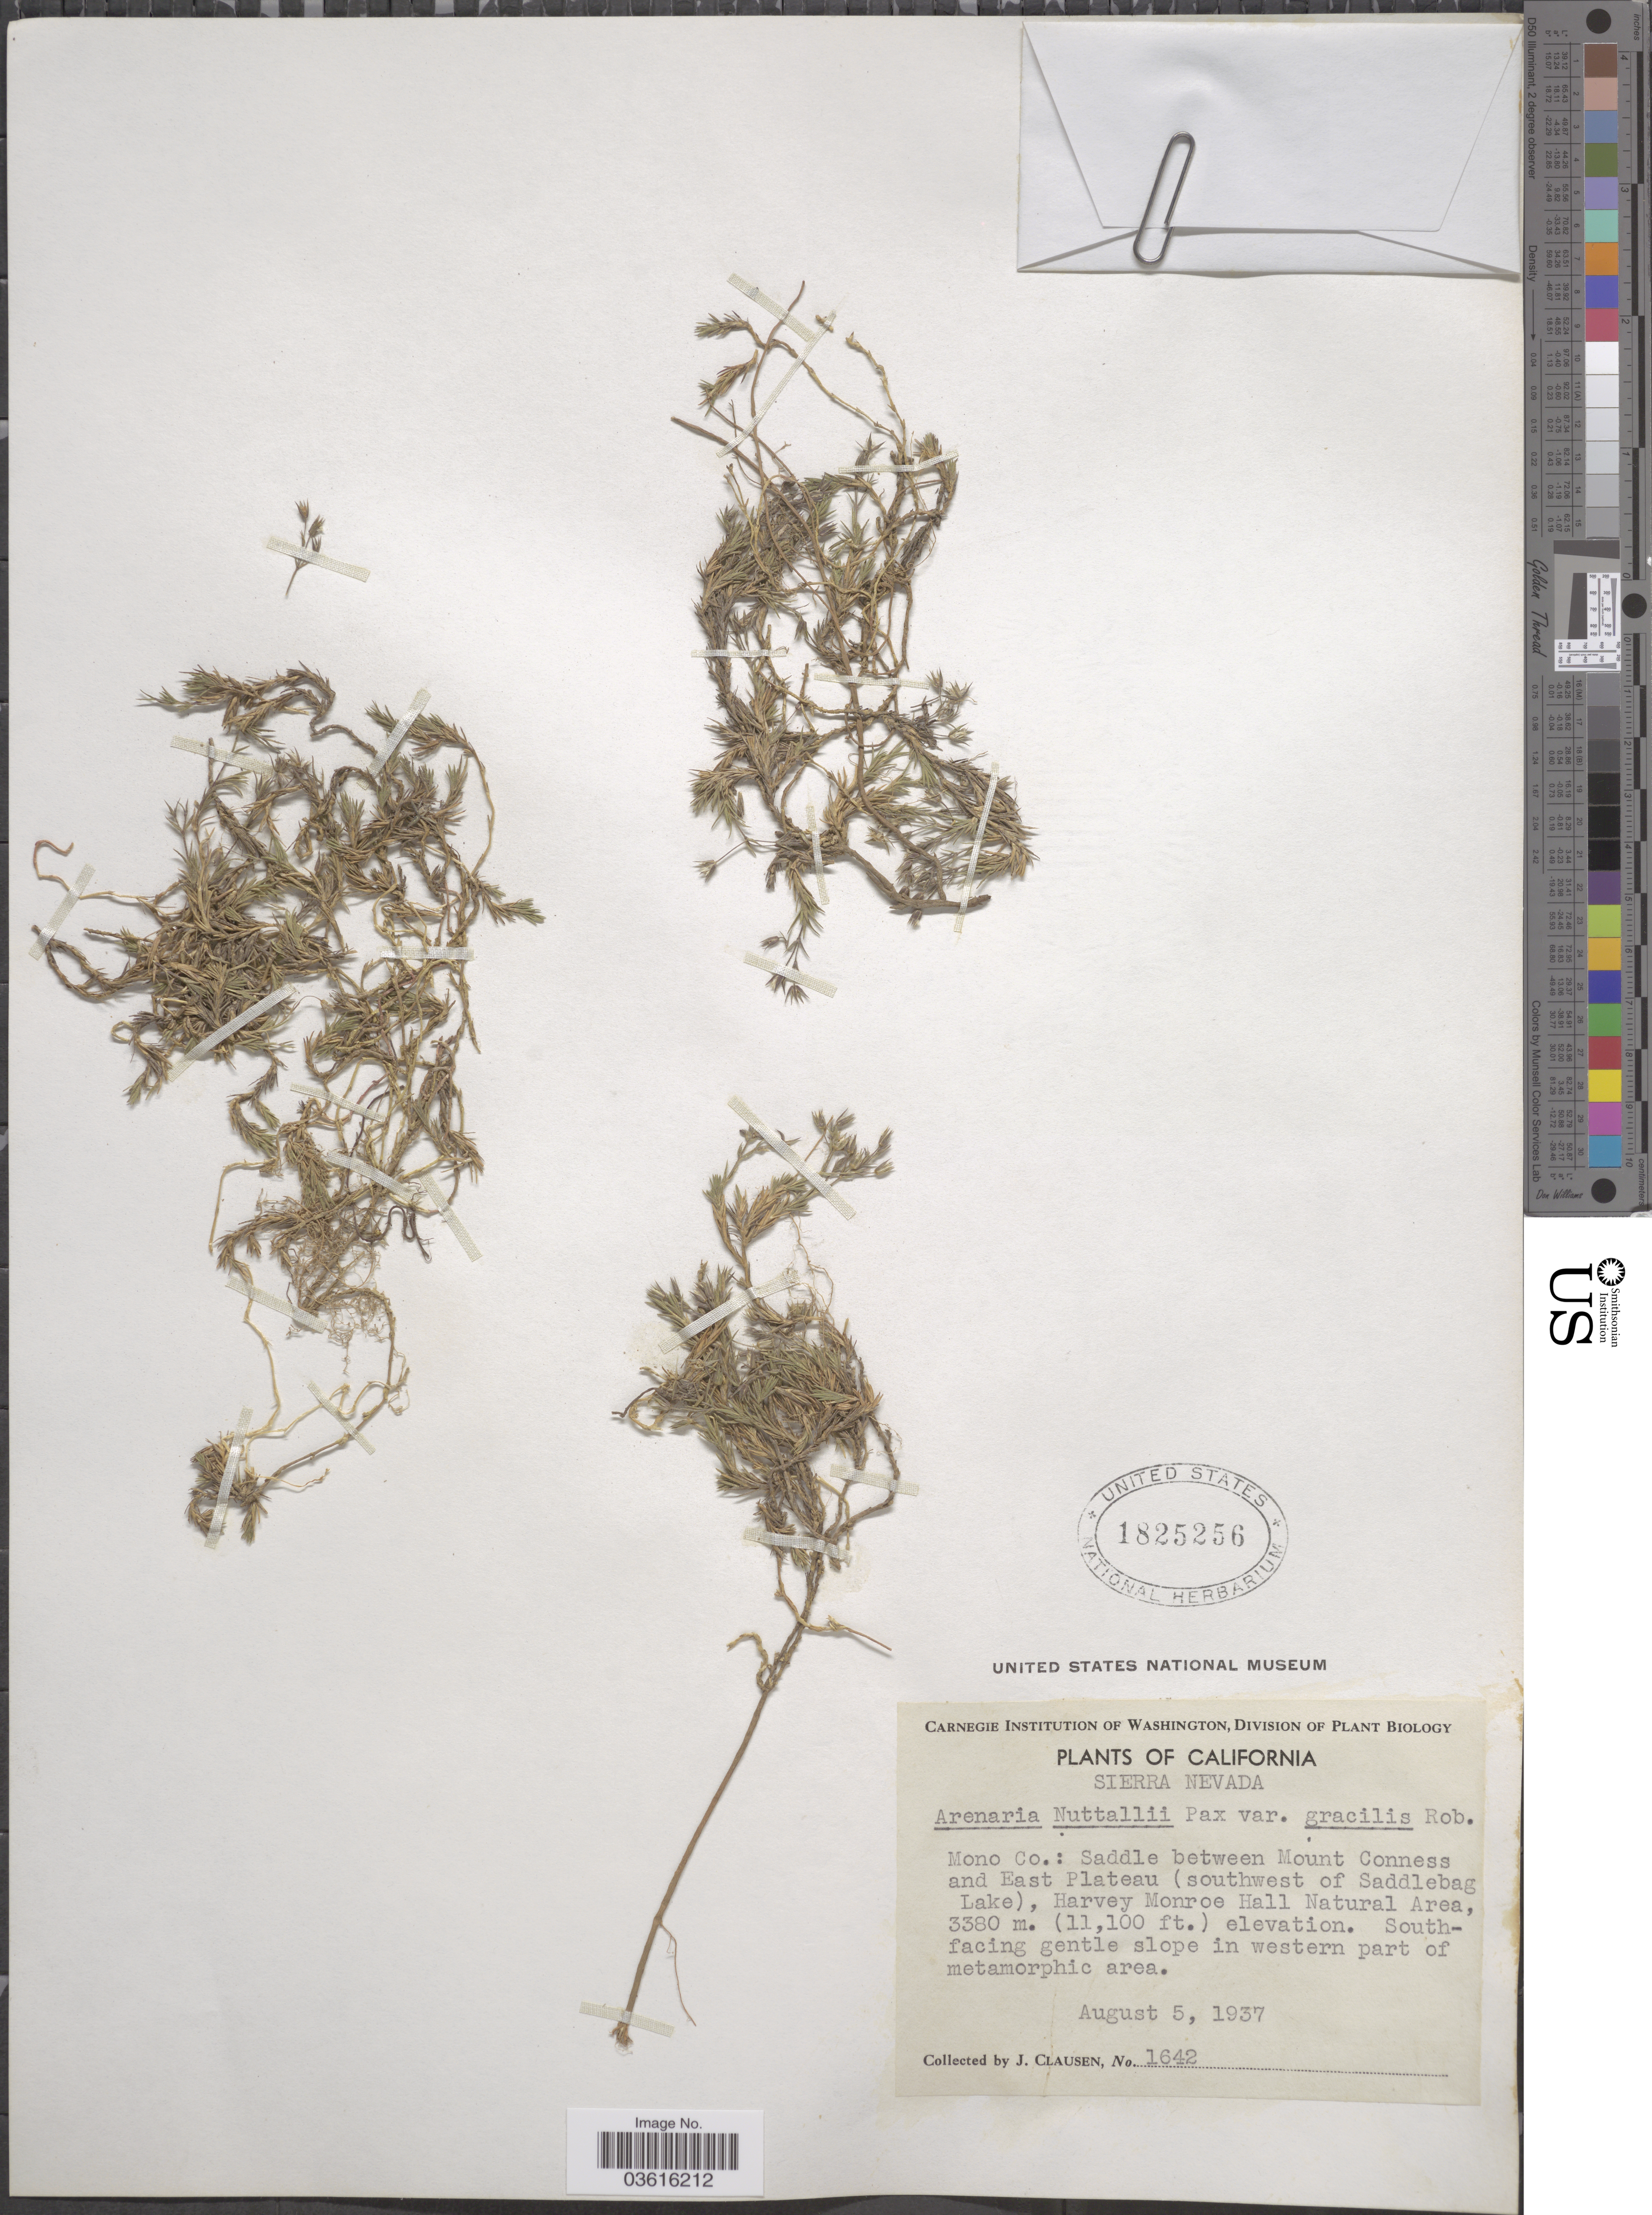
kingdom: Plantae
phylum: Tracheophyta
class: Magnoliopsida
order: Caryophyllales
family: Caryophyllaceae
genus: Minuartia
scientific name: Minuartia nuttallii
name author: (Pax) Briq.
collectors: J. Clausen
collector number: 1642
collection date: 1937-08-05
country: United States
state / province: California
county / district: Mono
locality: Sierra Nevada. Mono Co.: Saddle between Mount Conness and East Plateau (southwest of Saddlebag Lake), Harvey Monroe Hall Natural Area.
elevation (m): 3380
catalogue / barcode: US 1825256